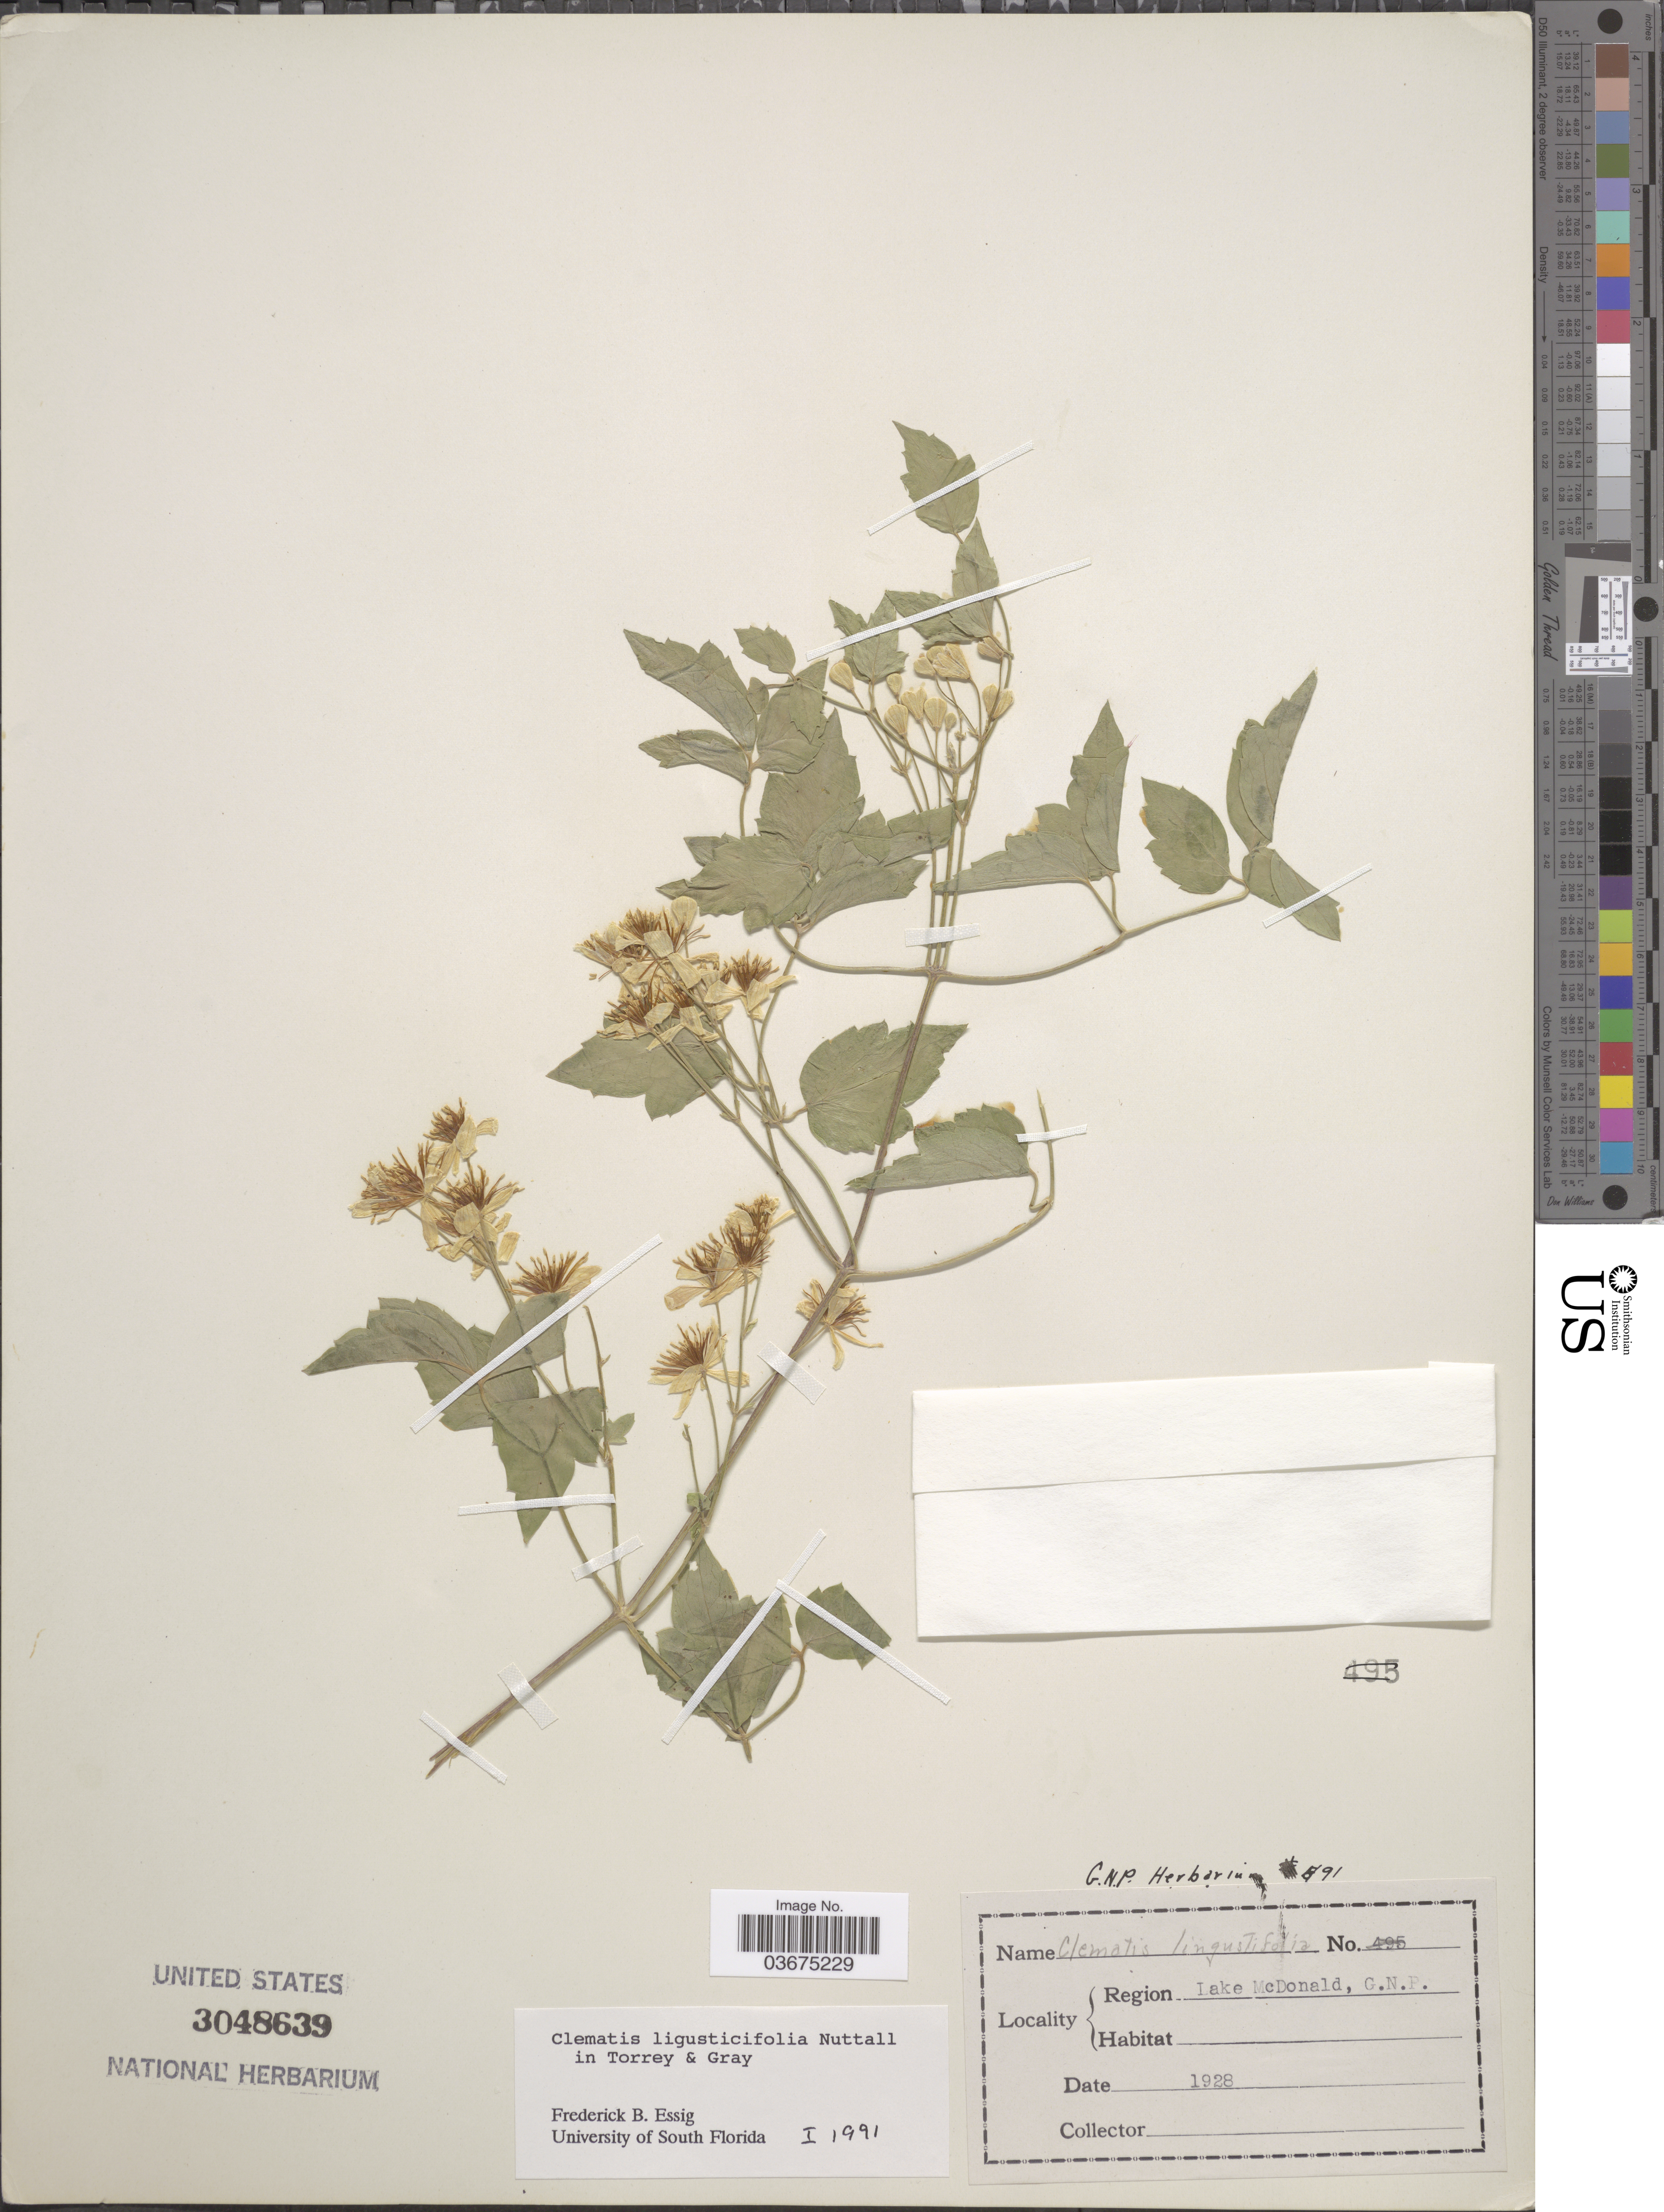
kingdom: Plantae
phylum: Tracheophyta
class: Magnoliopsida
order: Ranunculales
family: Ranunculaceae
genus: Clematis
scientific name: Clematis ligusticifolia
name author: Nutt.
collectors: ex herb. G. N. P.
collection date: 1928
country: United States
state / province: Montana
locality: Region Lake McDonald, G. N. P.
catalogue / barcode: US 3048639